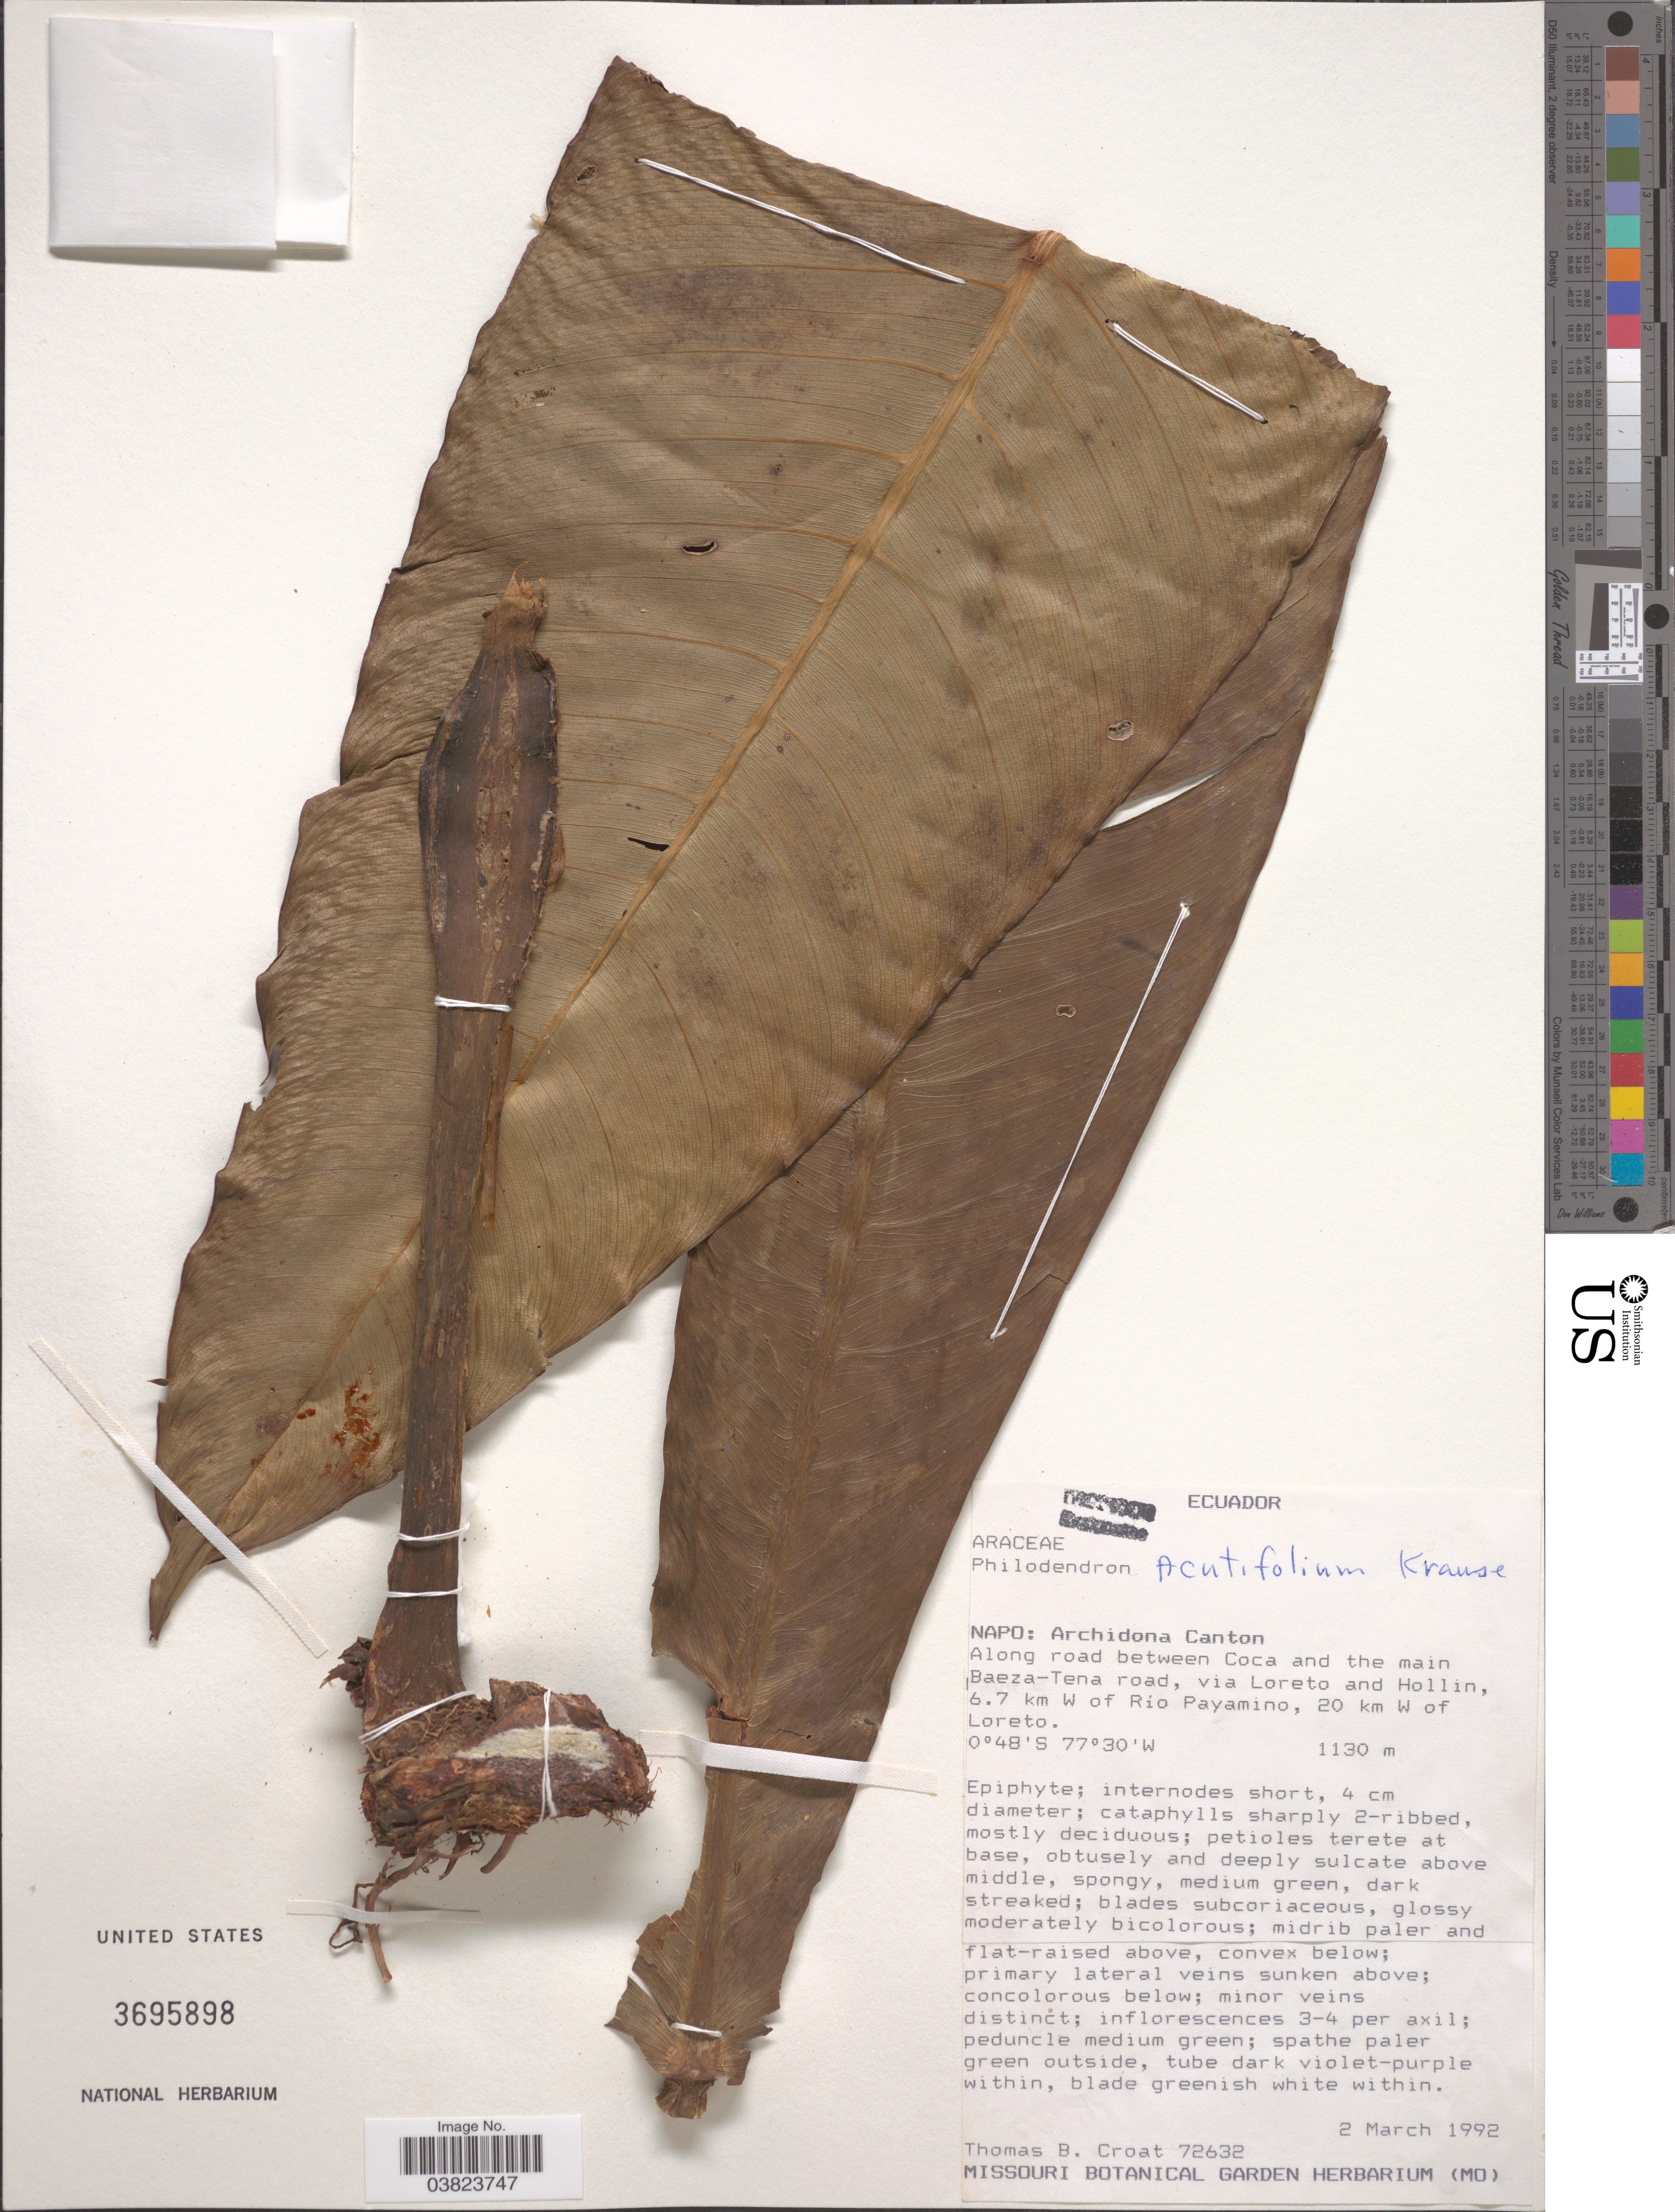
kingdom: Plantae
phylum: Tracheophyta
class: Liliopsida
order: Alismatales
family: Araceae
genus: Philodendron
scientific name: Philodendron acutifolium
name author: K. Krause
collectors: T. B. Croat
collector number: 72632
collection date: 1992-03-02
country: Ecuador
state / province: Napo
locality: Archidona Canton. Along road between Coca and the main Baeza-Tena road, via Loreto and Hollin, 6.7 km W of Río Payamino, 20 km W of Loreto.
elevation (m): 1130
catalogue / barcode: US 3695898